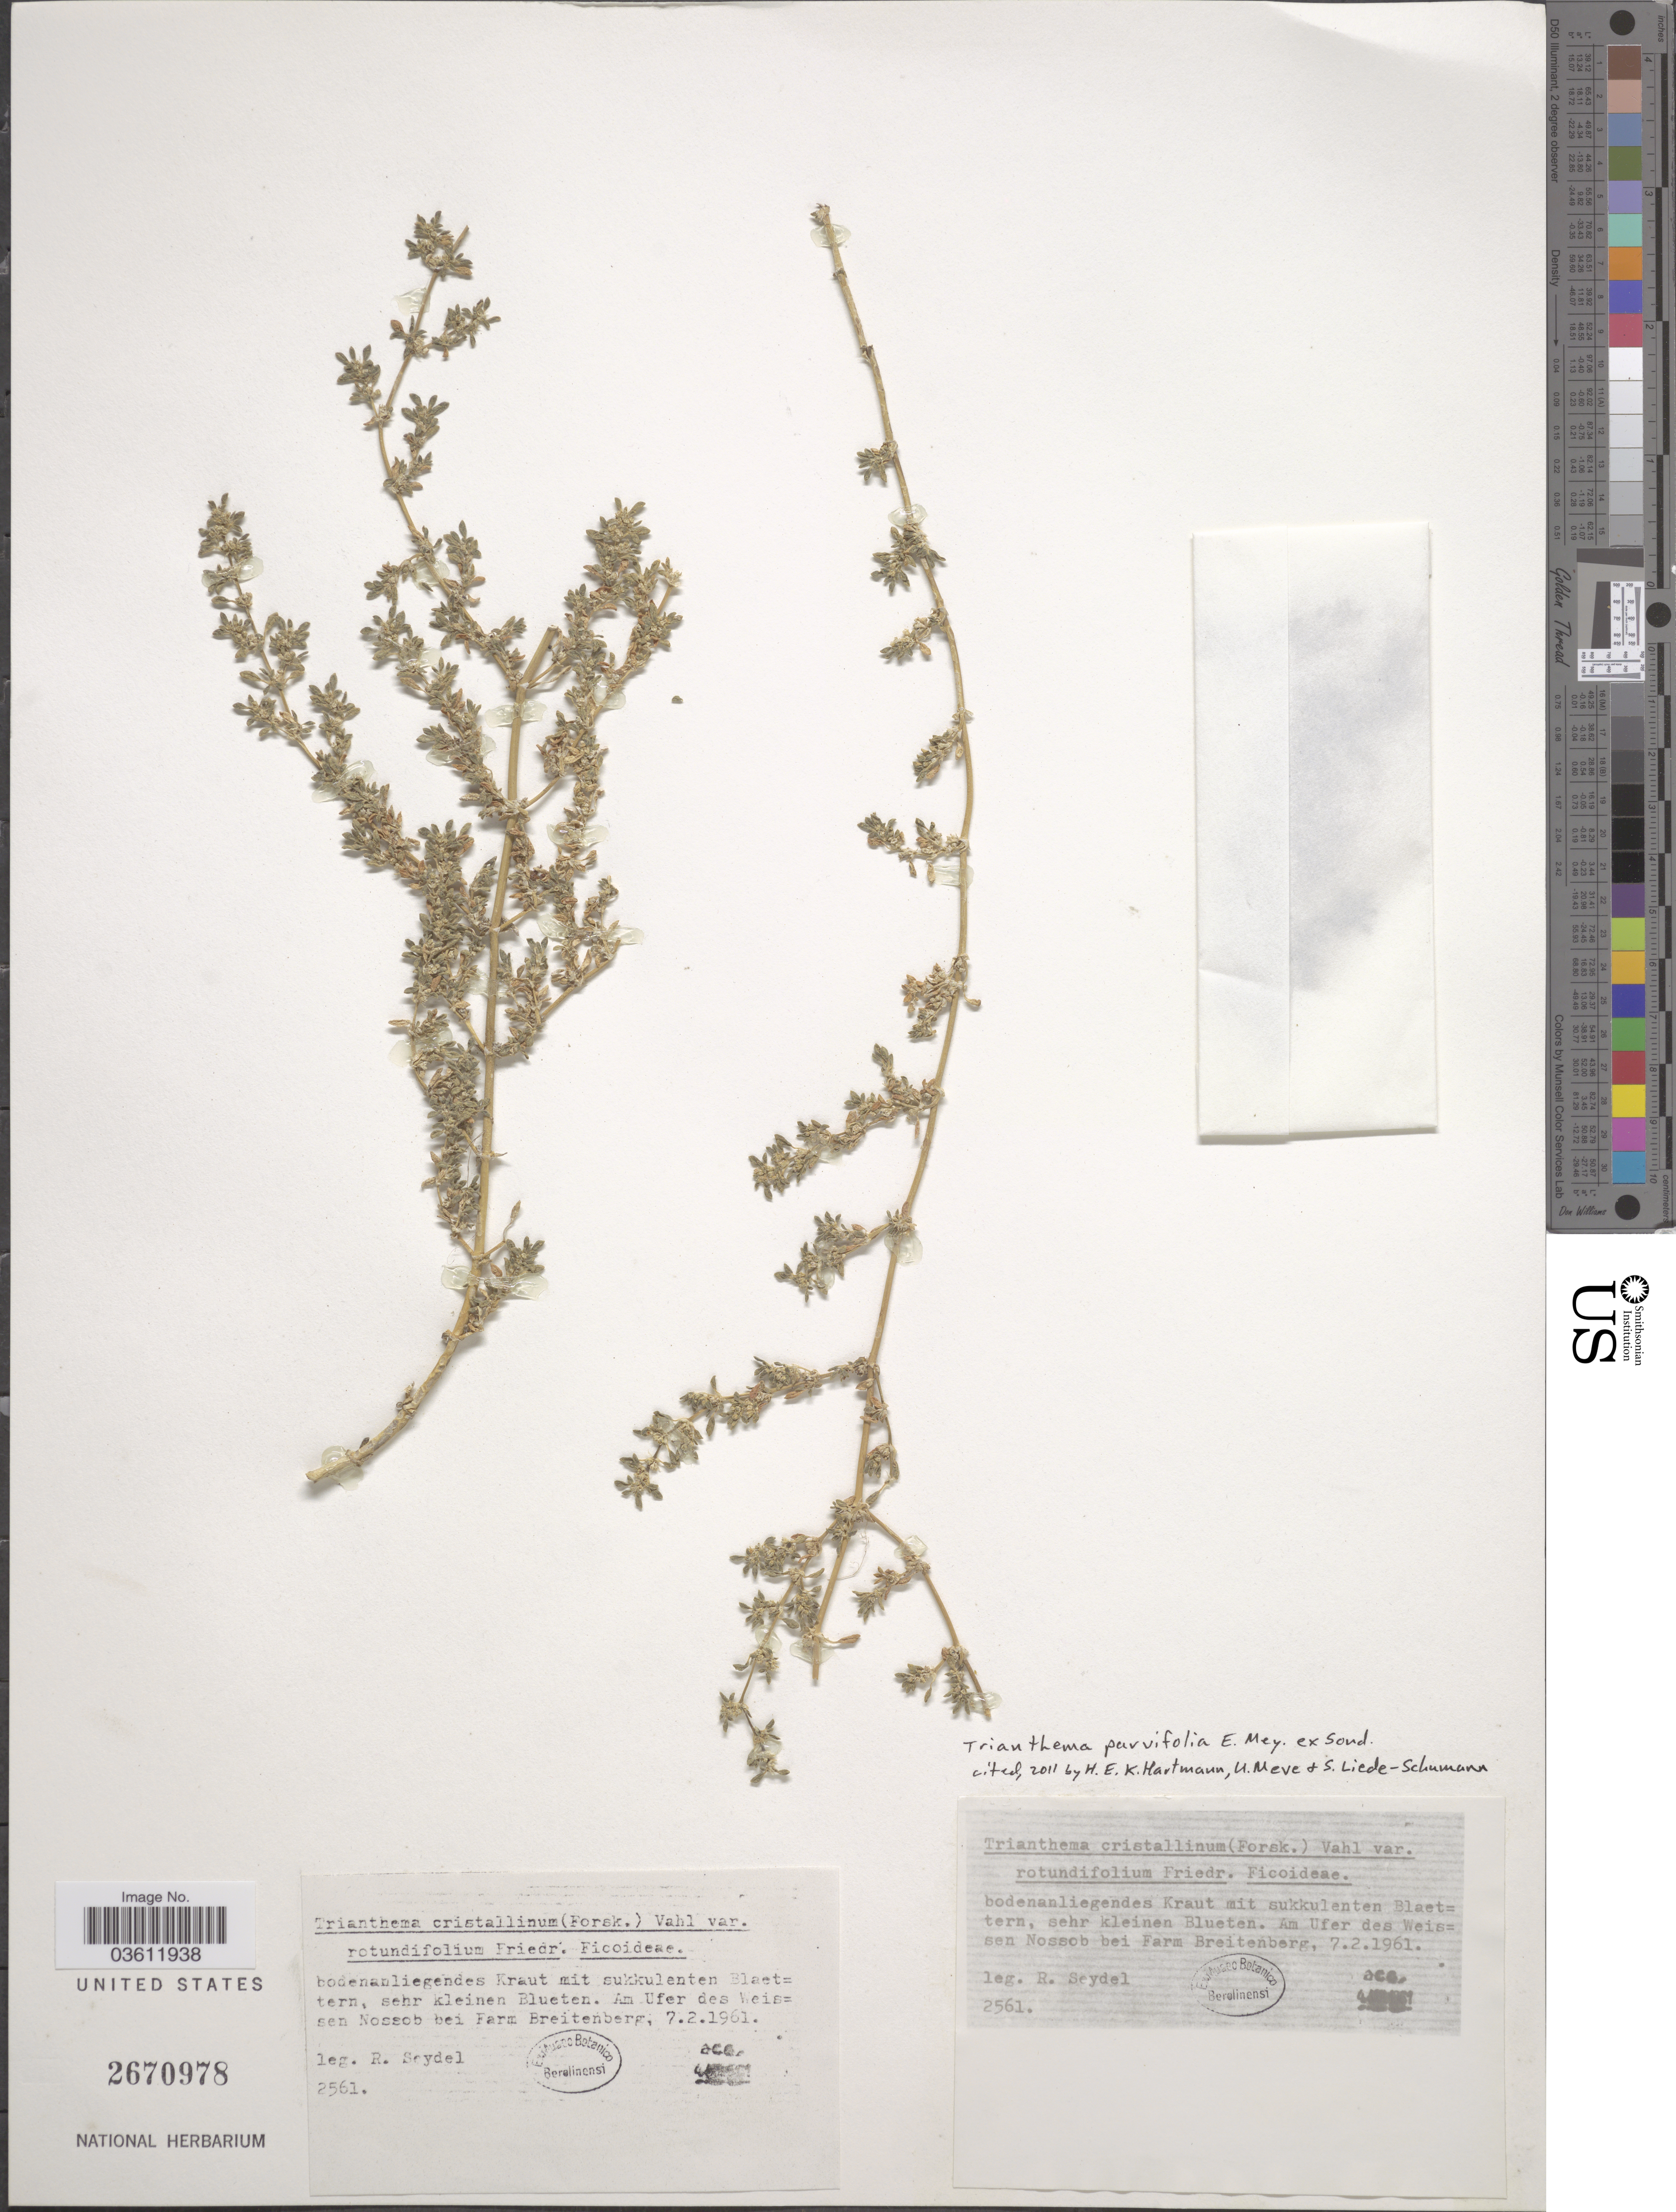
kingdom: Plantae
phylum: Tracheophyta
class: Magnoliopsida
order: Caryophyllales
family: Aizoaceae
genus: Trianthema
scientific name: Trianthema parvifolium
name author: E. Mey. ex Sond.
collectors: R. Seydel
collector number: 2561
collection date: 1961-02-07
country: Namibia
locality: Am Ufer des Weissen Nossob bei Farm Breitenberg.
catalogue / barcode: US 2670978